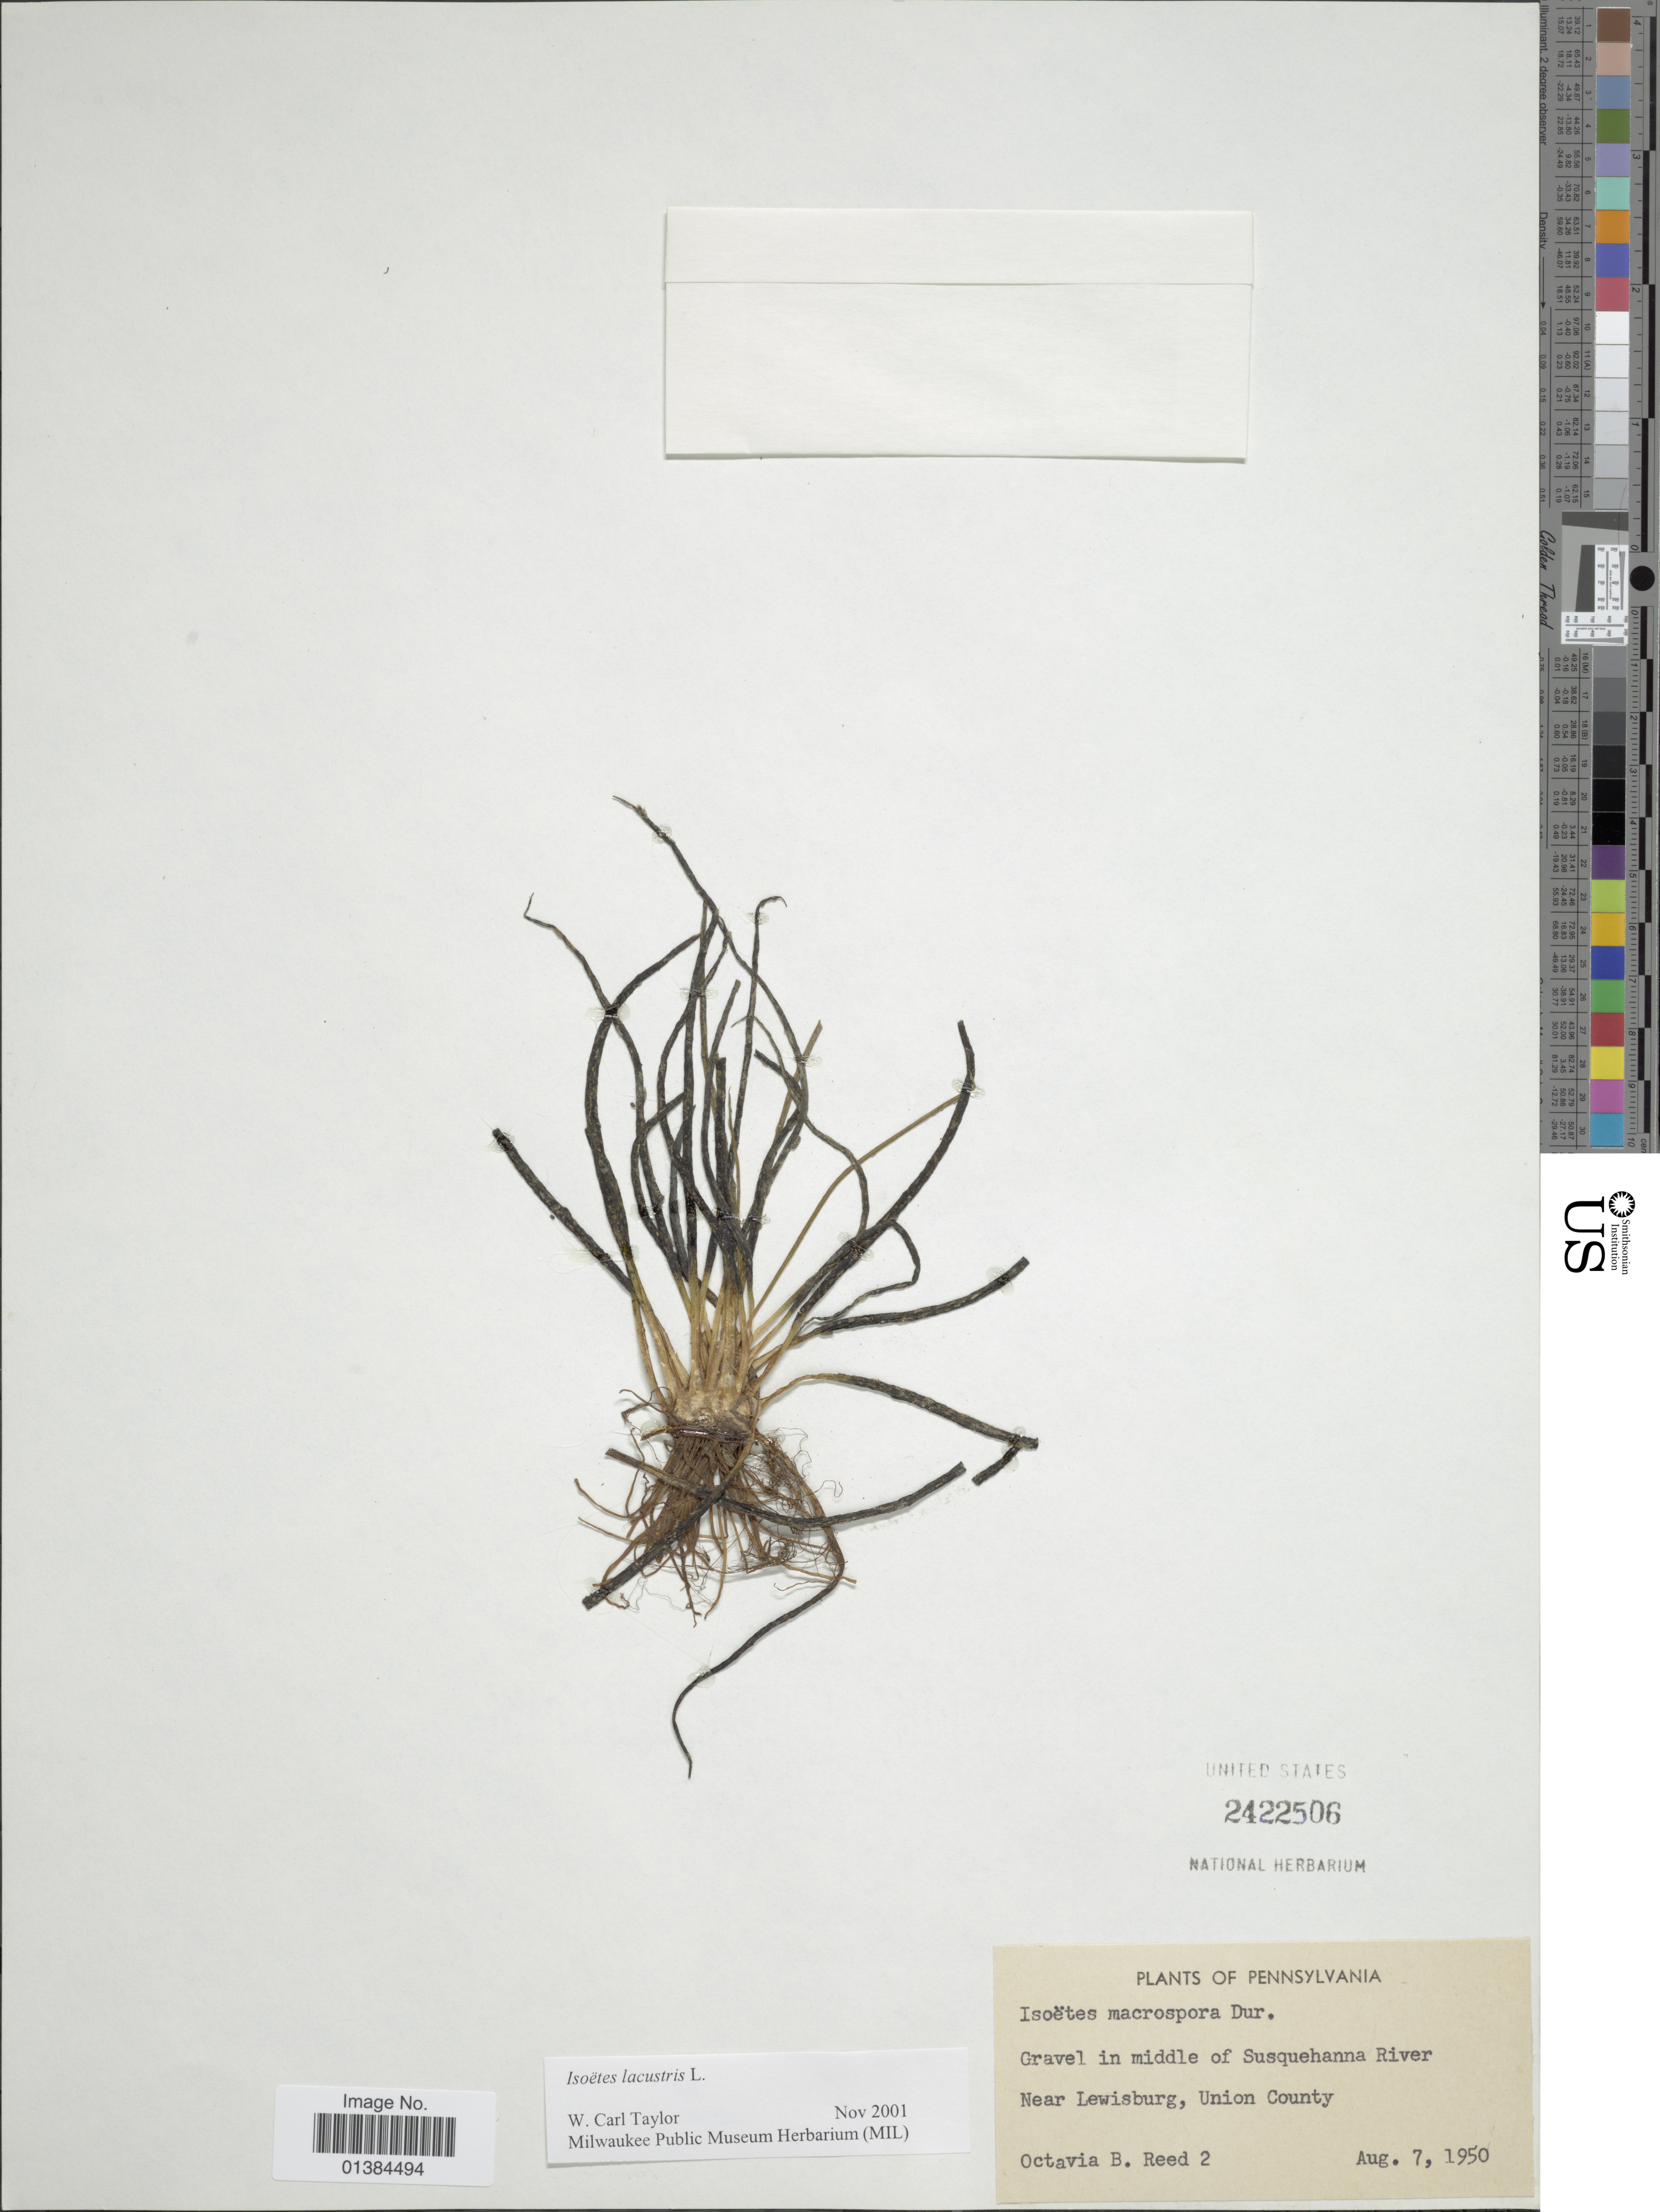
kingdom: Plantae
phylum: Tracheophyta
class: Lycopodiopsida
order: Isoetales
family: Isoetaceae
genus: Isoetes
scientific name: Isoetes lacustris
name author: L.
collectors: O. Reed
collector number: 2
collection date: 1950-08-07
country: United States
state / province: Pennsylvania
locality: Gravel in middle of Susquehanna River. Near Lewisburg, Union County.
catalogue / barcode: US 2422506